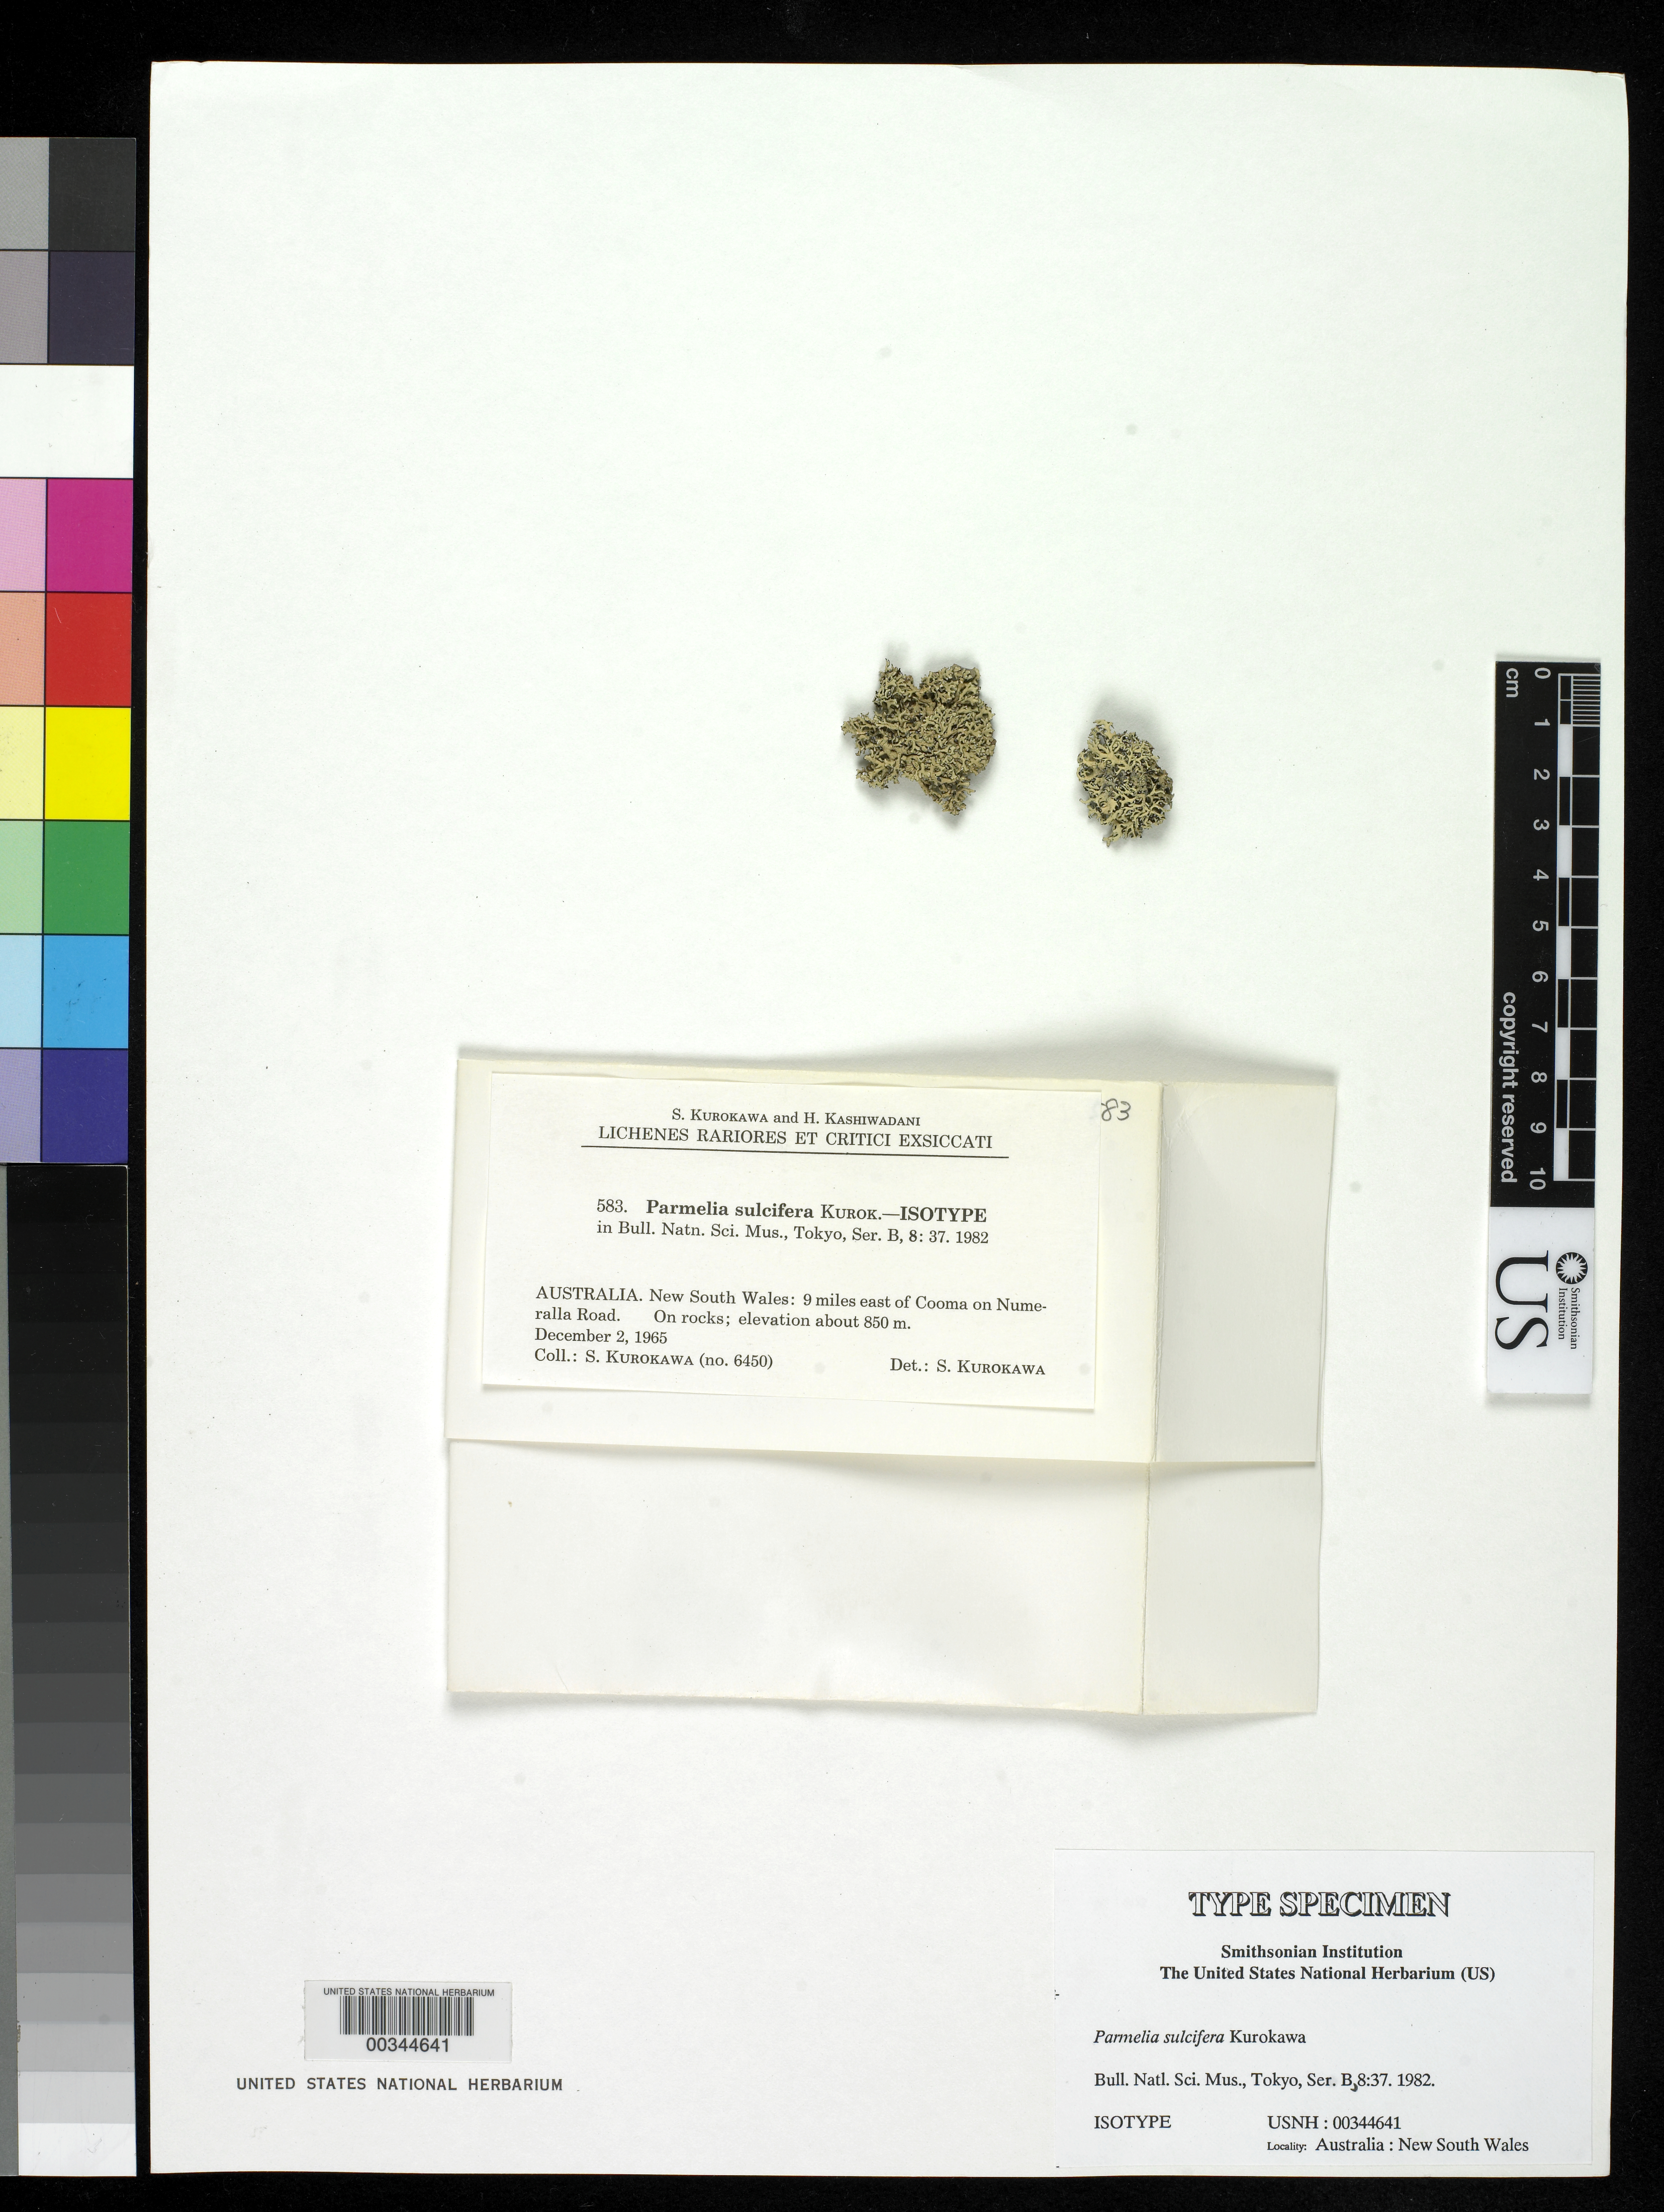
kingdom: Fungi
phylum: Ascomycota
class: Lecanoromycetes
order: Lecanorales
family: Parmeliaceae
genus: Parmelia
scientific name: Parmelia sulcifera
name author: Kurok.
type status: Isotype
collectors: S. Kurokawa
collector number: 6450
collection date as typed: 02 Dec 1965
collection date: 1965-12-02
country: Australia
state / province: New South Wales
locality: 9 mi E of Cooma on Numeralla Road.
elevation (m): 850